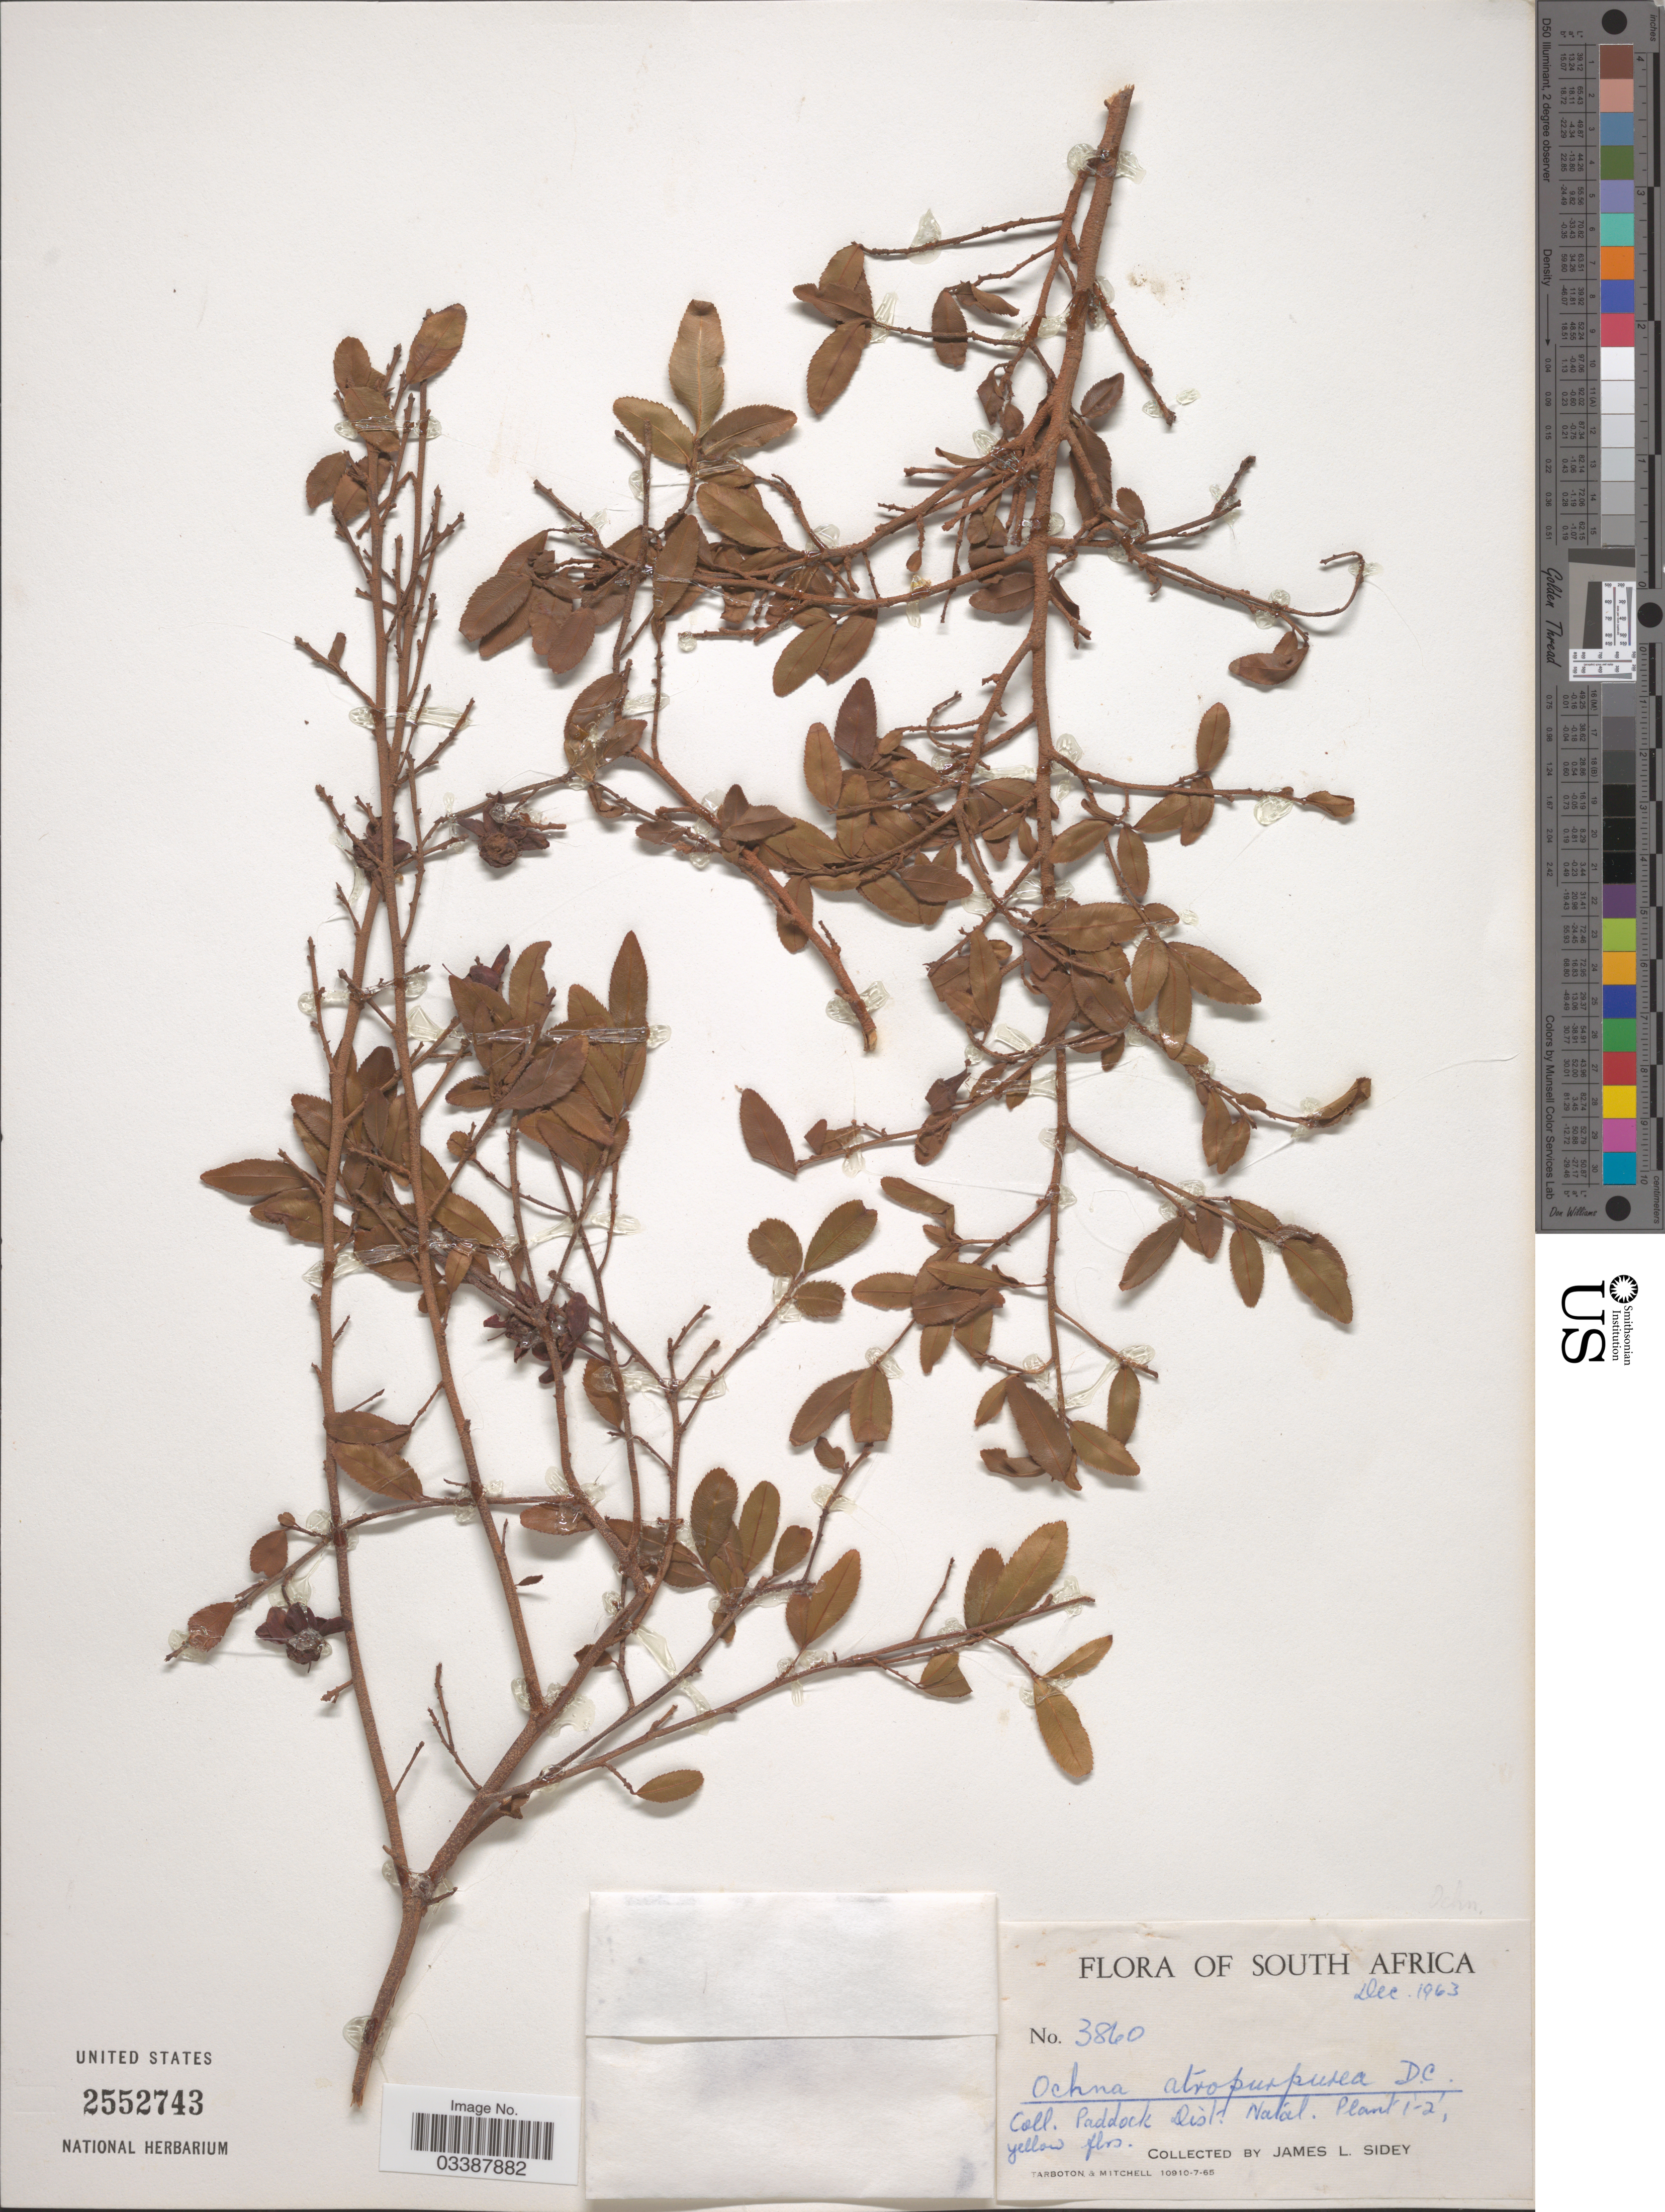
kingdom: Plantae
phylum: Tracheophyta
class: Magnoliopsida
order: Malpighiales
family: Ochnaceae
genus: Ochna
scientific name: Ochna atropurpurea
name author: DC.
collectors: J. L. Sidey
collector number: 3860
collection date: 1963-12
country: South Africa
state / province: KwaZulu-Natal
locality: Paddock Dist. Natal.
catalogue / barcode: US 2552743